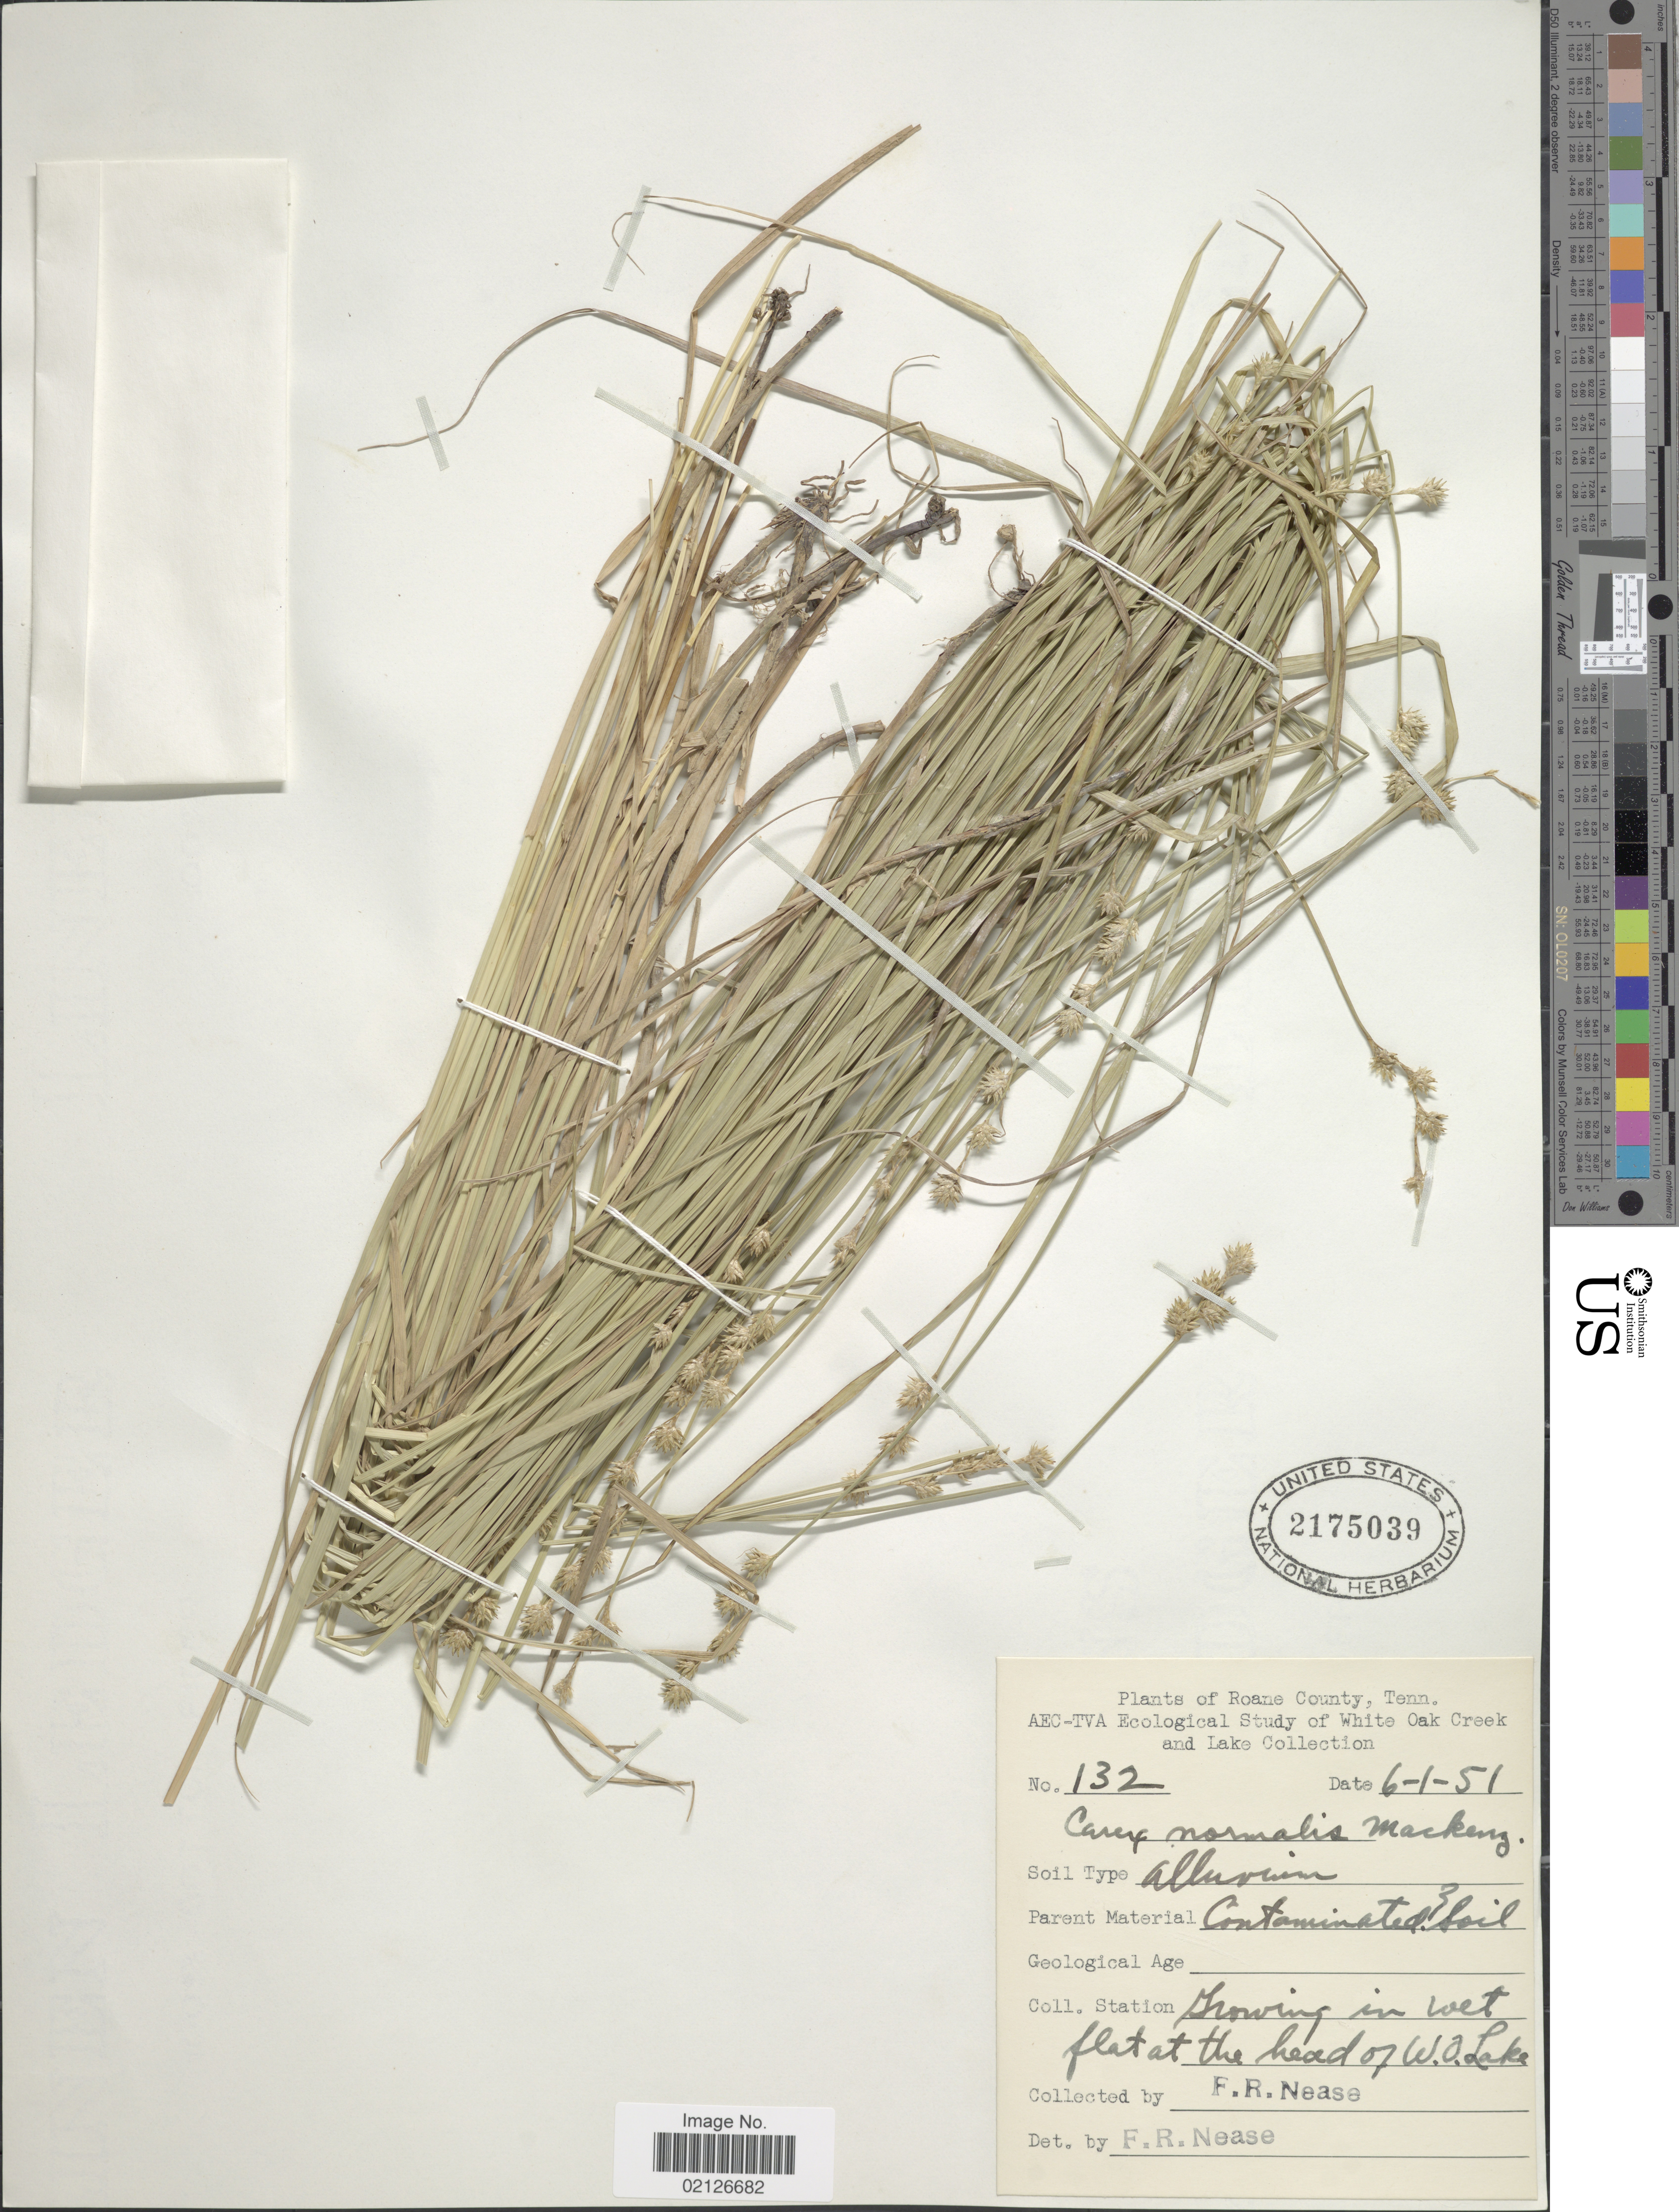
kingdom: Plantae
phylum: Tracheophyta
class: Liliopsida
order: Poales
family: Cyperaceae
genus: Carex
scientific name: Carex normalis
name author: Mack.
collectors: F. Nease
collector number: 132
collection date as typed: Transcribed d/m/y: 1/6/51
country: United States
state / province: Tennessee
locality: Roane County, in wet flat at the head of W.O. lake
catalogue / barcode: US 2175039